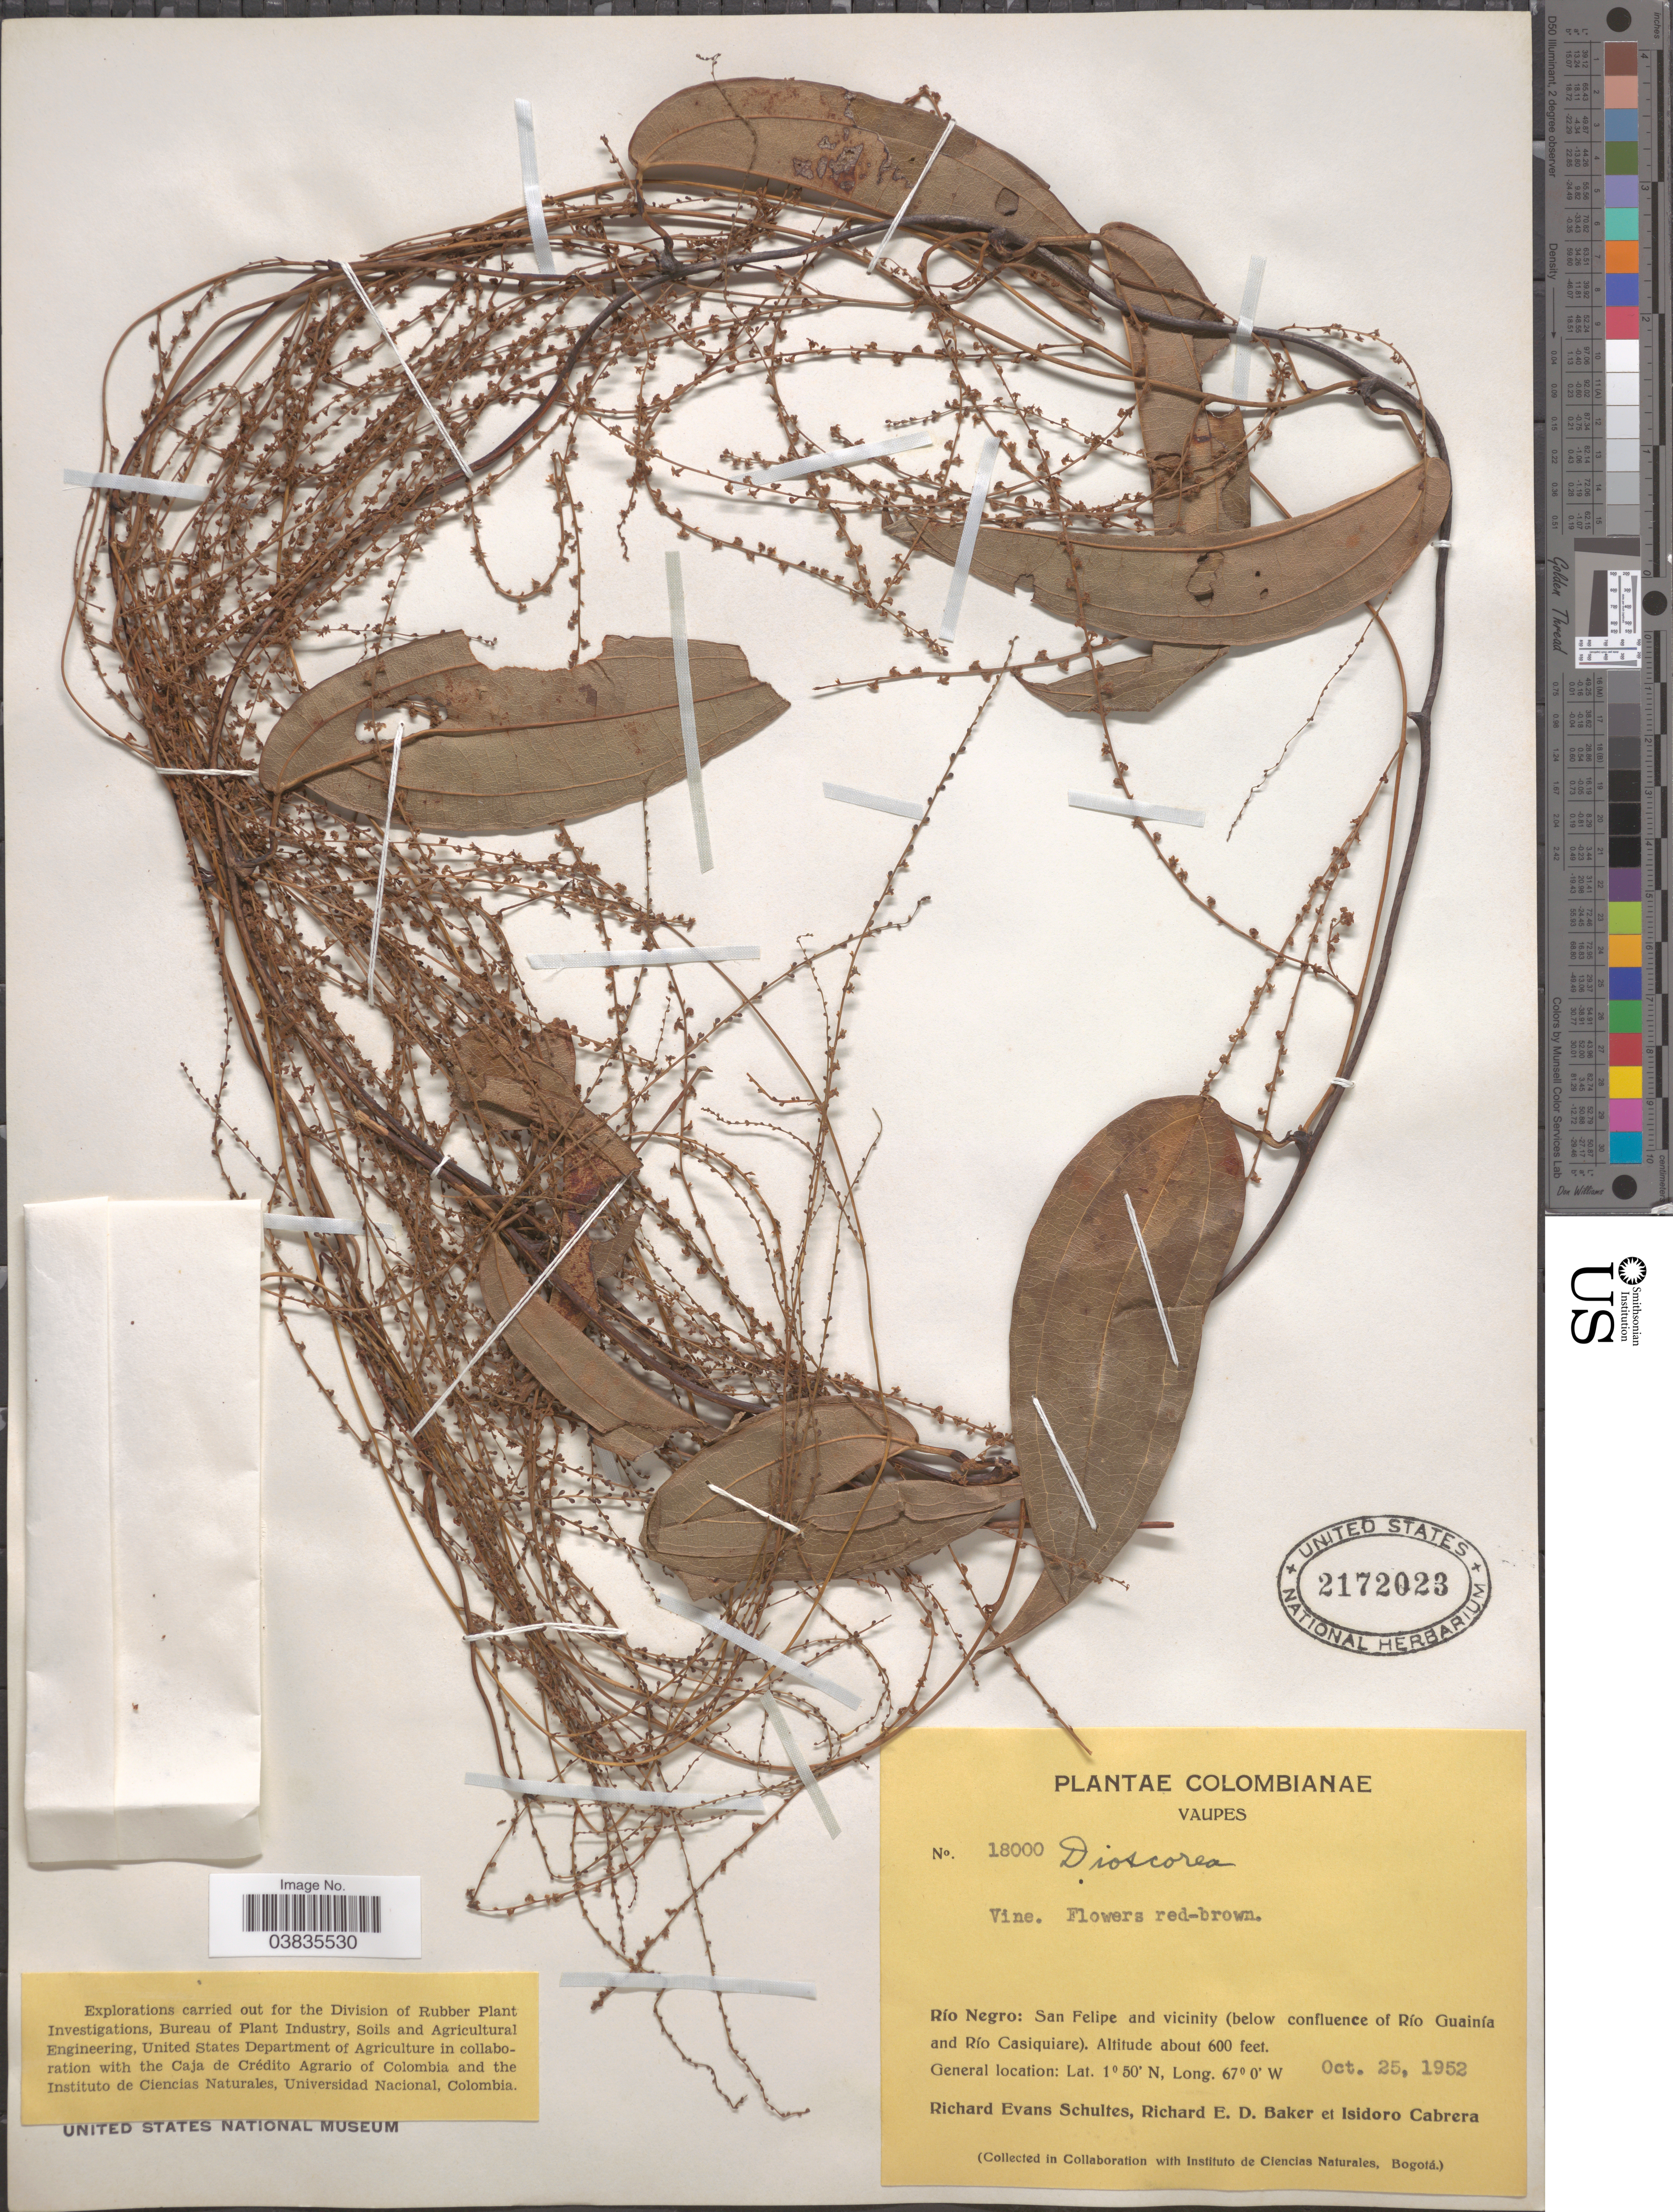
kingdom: Plantae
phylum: Tracheophyta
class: Liliopsida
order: Dioscoreales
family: Dioscoreaceae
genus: Dioscorea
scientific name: Dioscorea sp.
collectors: R. E. Schultes, R. E. D. Baker & I. Cabrera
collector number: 18000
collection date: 1952-10-25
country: Colombia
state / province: Vaupés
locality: Río negro: San Felipe and vicinity (below confluence of Río Guainía and Río Casiquiare).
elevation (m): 183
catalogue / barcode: US 2172023